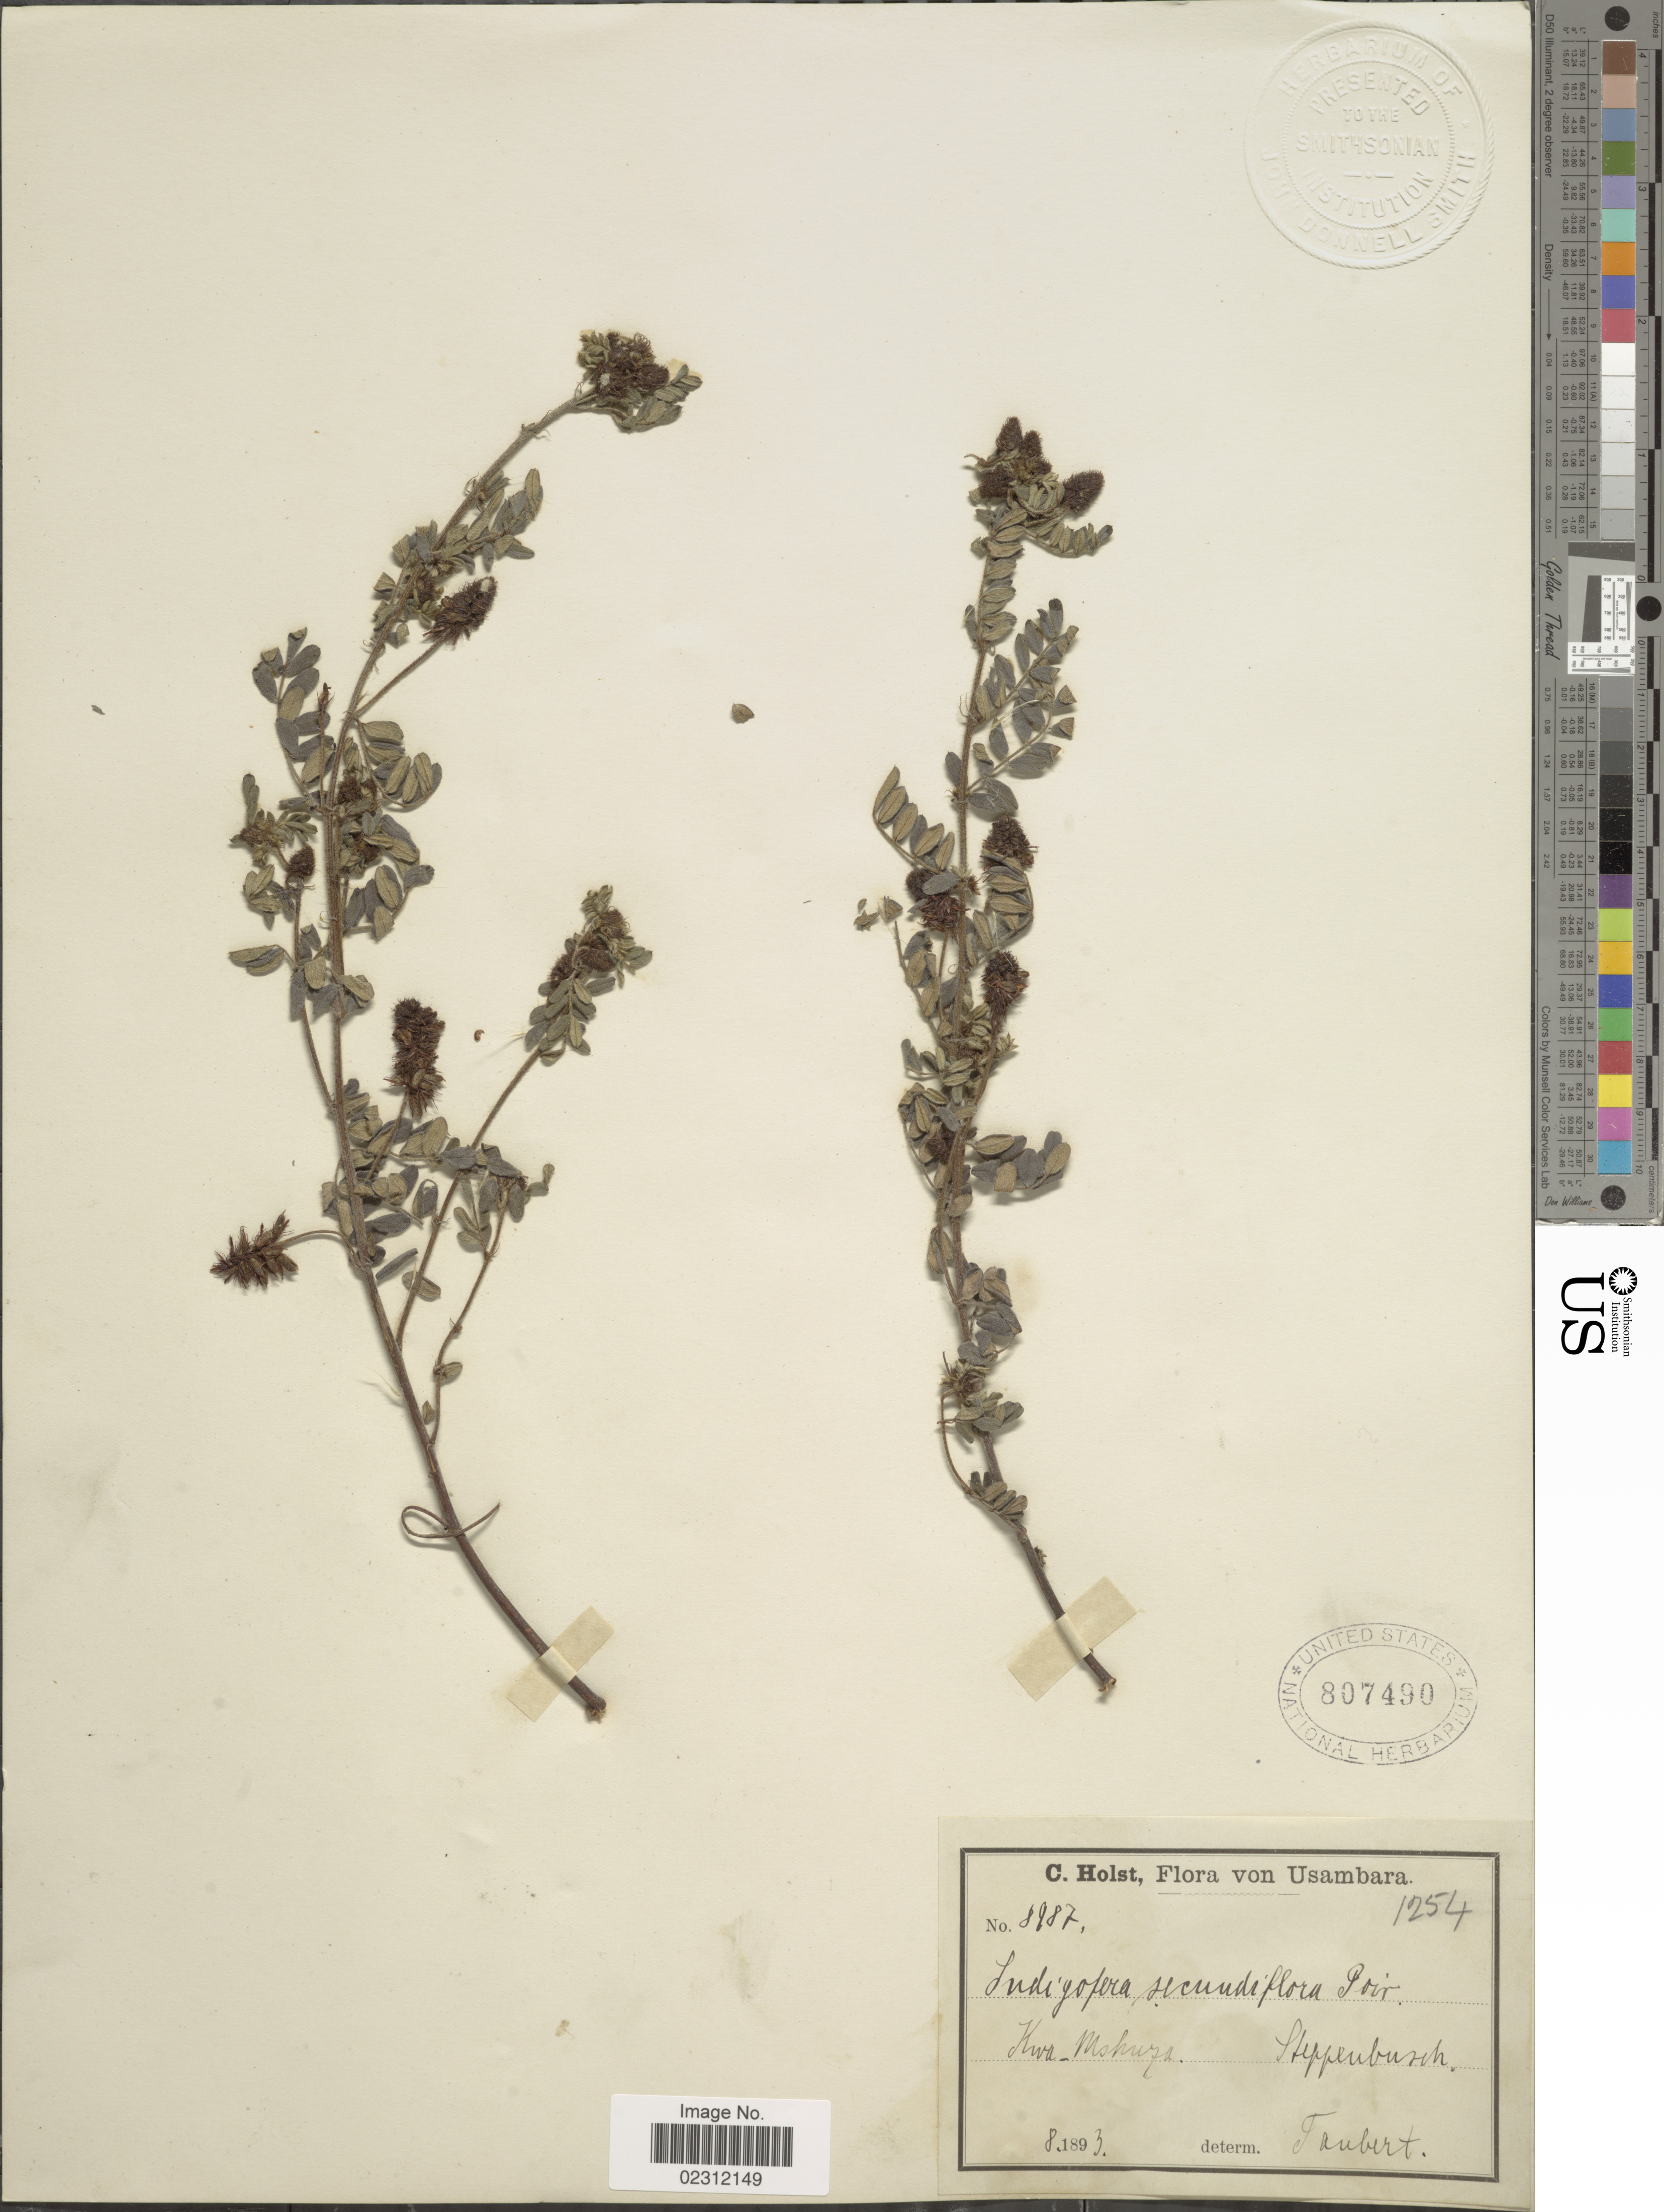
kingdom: Plantae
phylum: Tracheophyta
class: Magnoliopsida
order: Fabales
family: Fabaceae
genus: Indigofera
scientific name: Indigofera secundiflora var. holstii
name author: Baker f.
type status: Isotype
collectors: C. H. Holst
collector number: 8987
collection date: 1893-08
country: Tanzania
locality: Usambara, Kwa Mschuza, Steppenbusch.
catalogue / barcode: US 807490